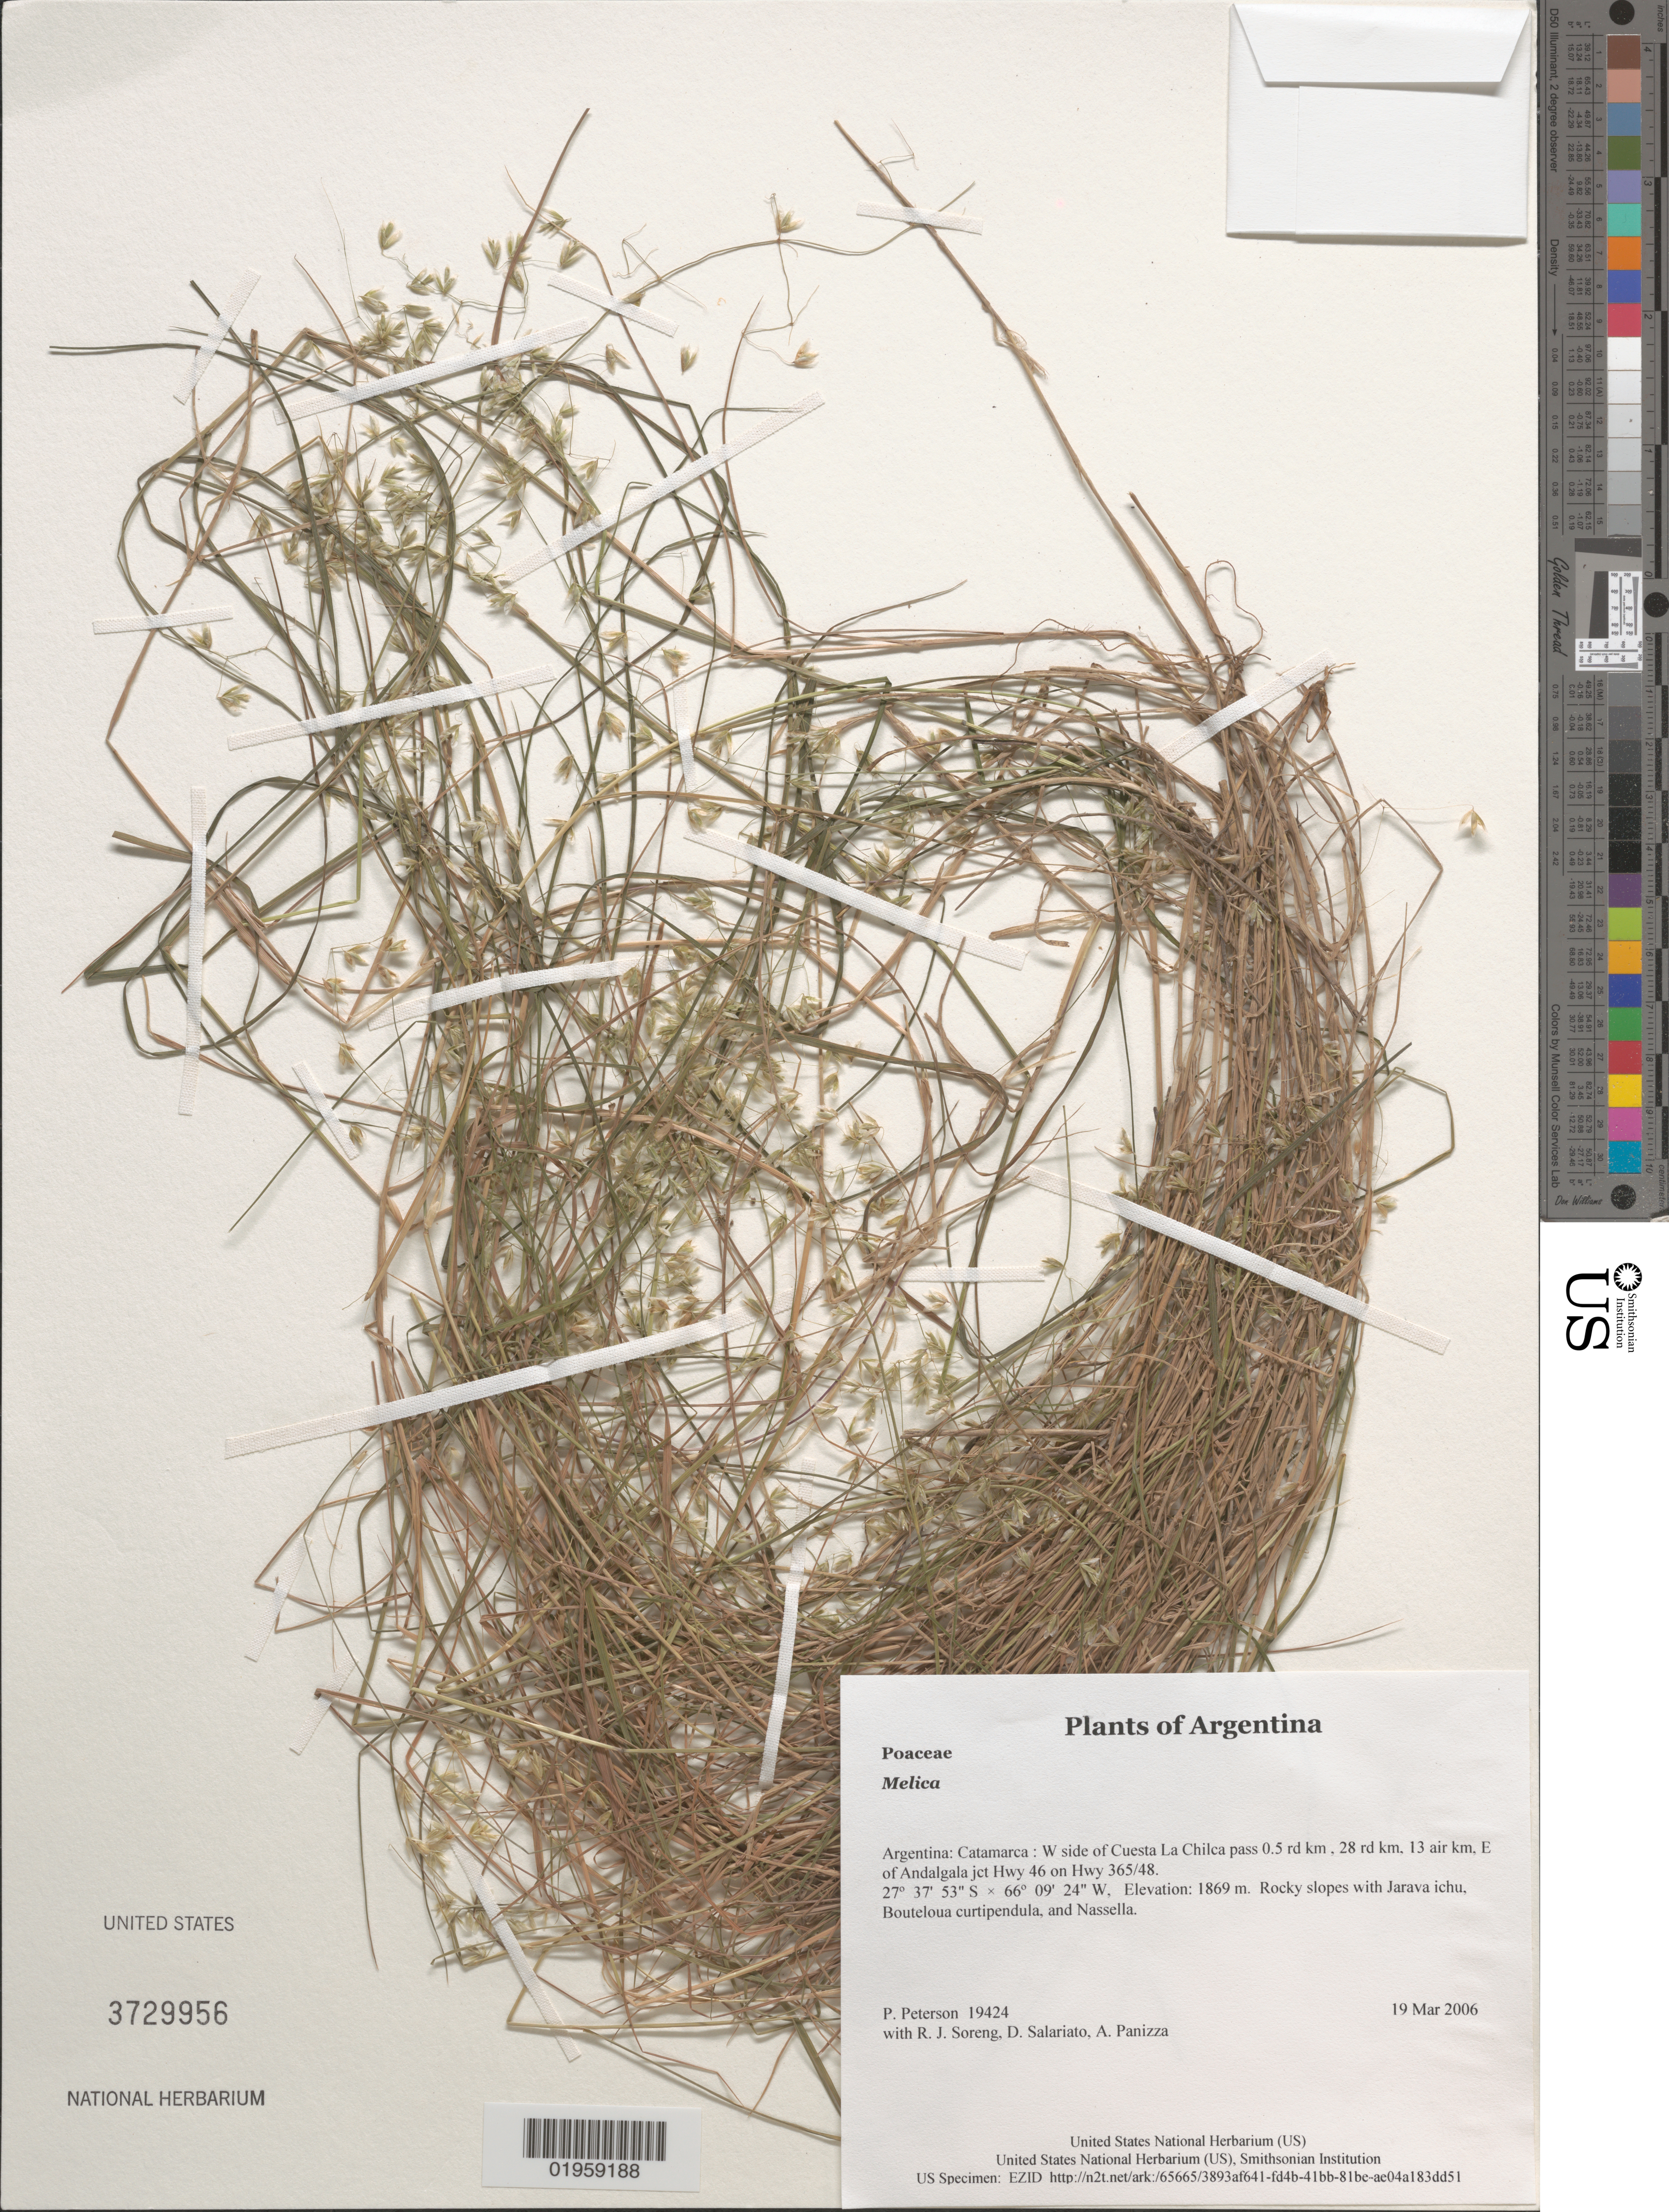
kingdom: Plantae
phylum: Tracheophyta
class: Liliopsida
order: Poales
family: Poaceae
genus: Melica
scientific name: Melica sp.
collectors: P. M. Peterson, R. J. Soreng, D. Salariato & A. Panizza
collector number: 19424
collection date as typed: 19 Mar 2006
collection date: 2006-03-19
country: Argentina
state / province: Catamarca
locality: W side of Cuesta La Chilca pass 0.5 rd km , 28 rd km, 13 air km, E of Andalgala jct Hwy 46 on Hwy 365/48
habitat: Rocky slopes with Jarava ichu, Bouteloua curtipendula, and Nassella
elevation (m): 1869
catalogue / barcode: US 3729956